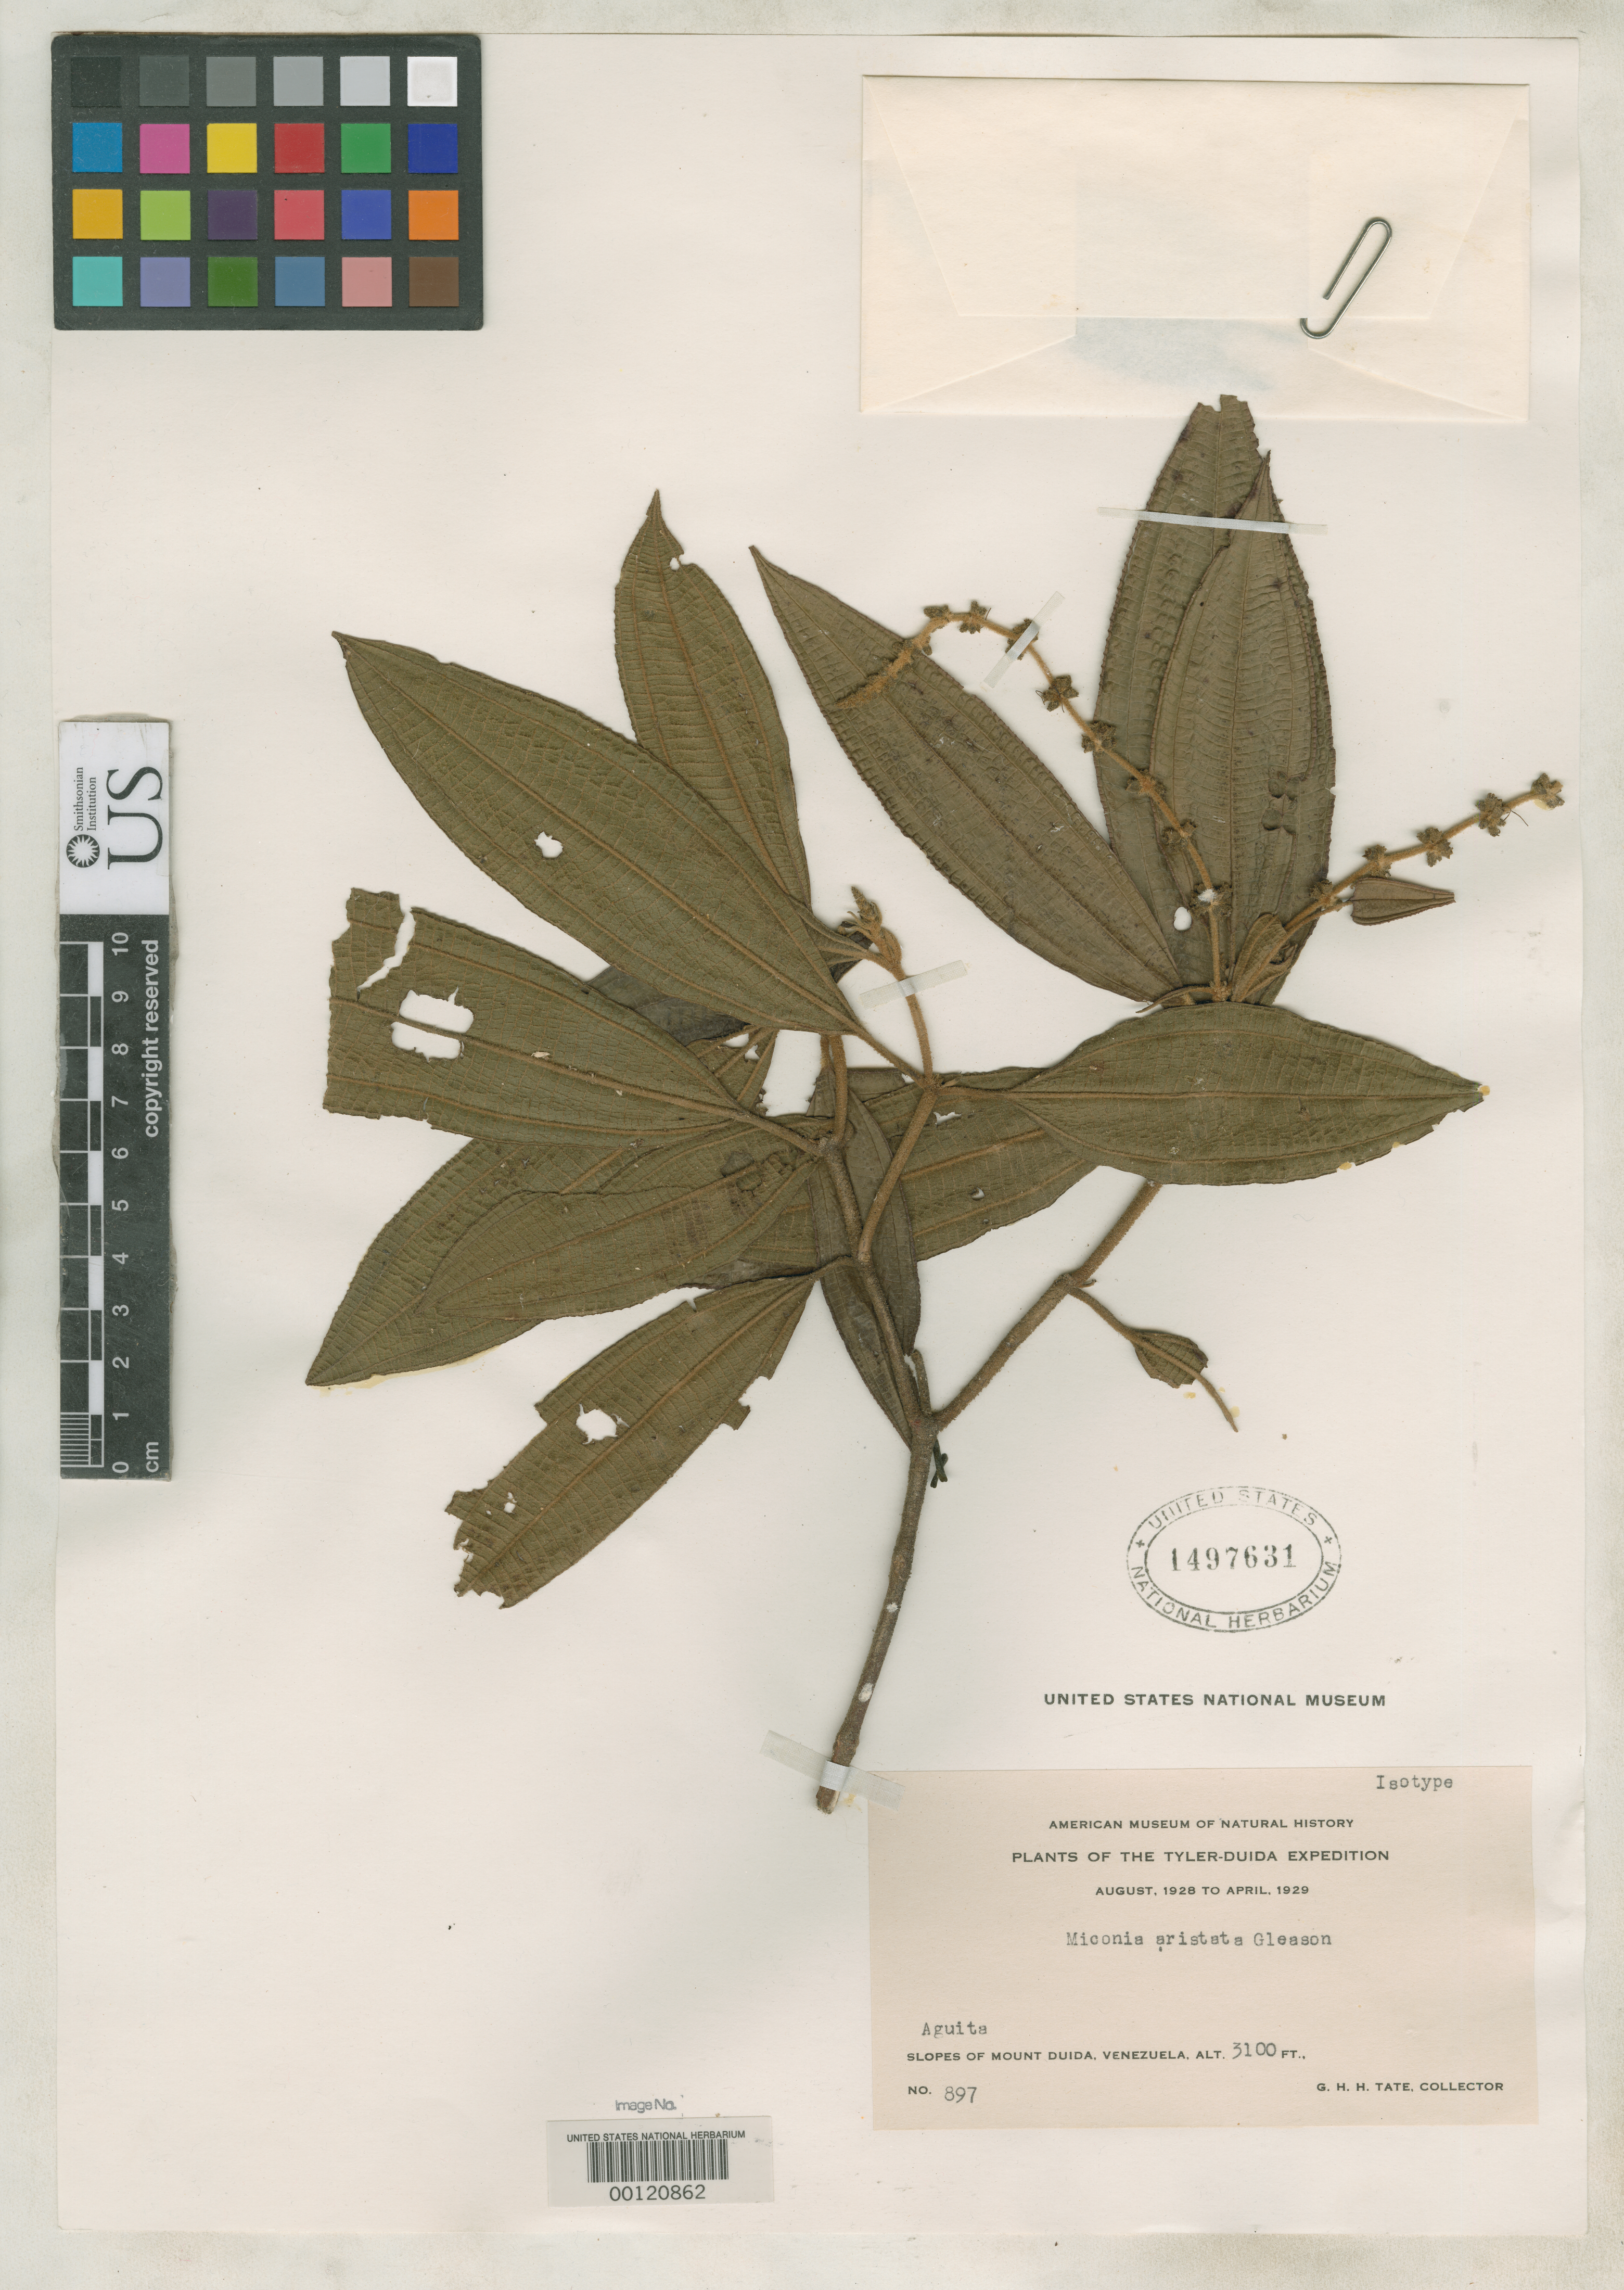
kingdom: Plantae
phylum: Tracheophyta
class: Magnoliopsida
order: Myrtales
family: Melastomataceae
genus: Miconia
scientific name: Miconia aristata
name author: Gleason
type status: Isotype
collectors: G. H. H.Tate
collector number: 897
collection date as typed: Aug 1928 to -- Apr 1929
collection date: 1928-08/1929-04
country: Venezuela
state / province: Amazonas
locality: Aguita, Mt. Duida; Alt. 3100 ft.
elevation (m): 945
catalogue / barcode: US 1497631